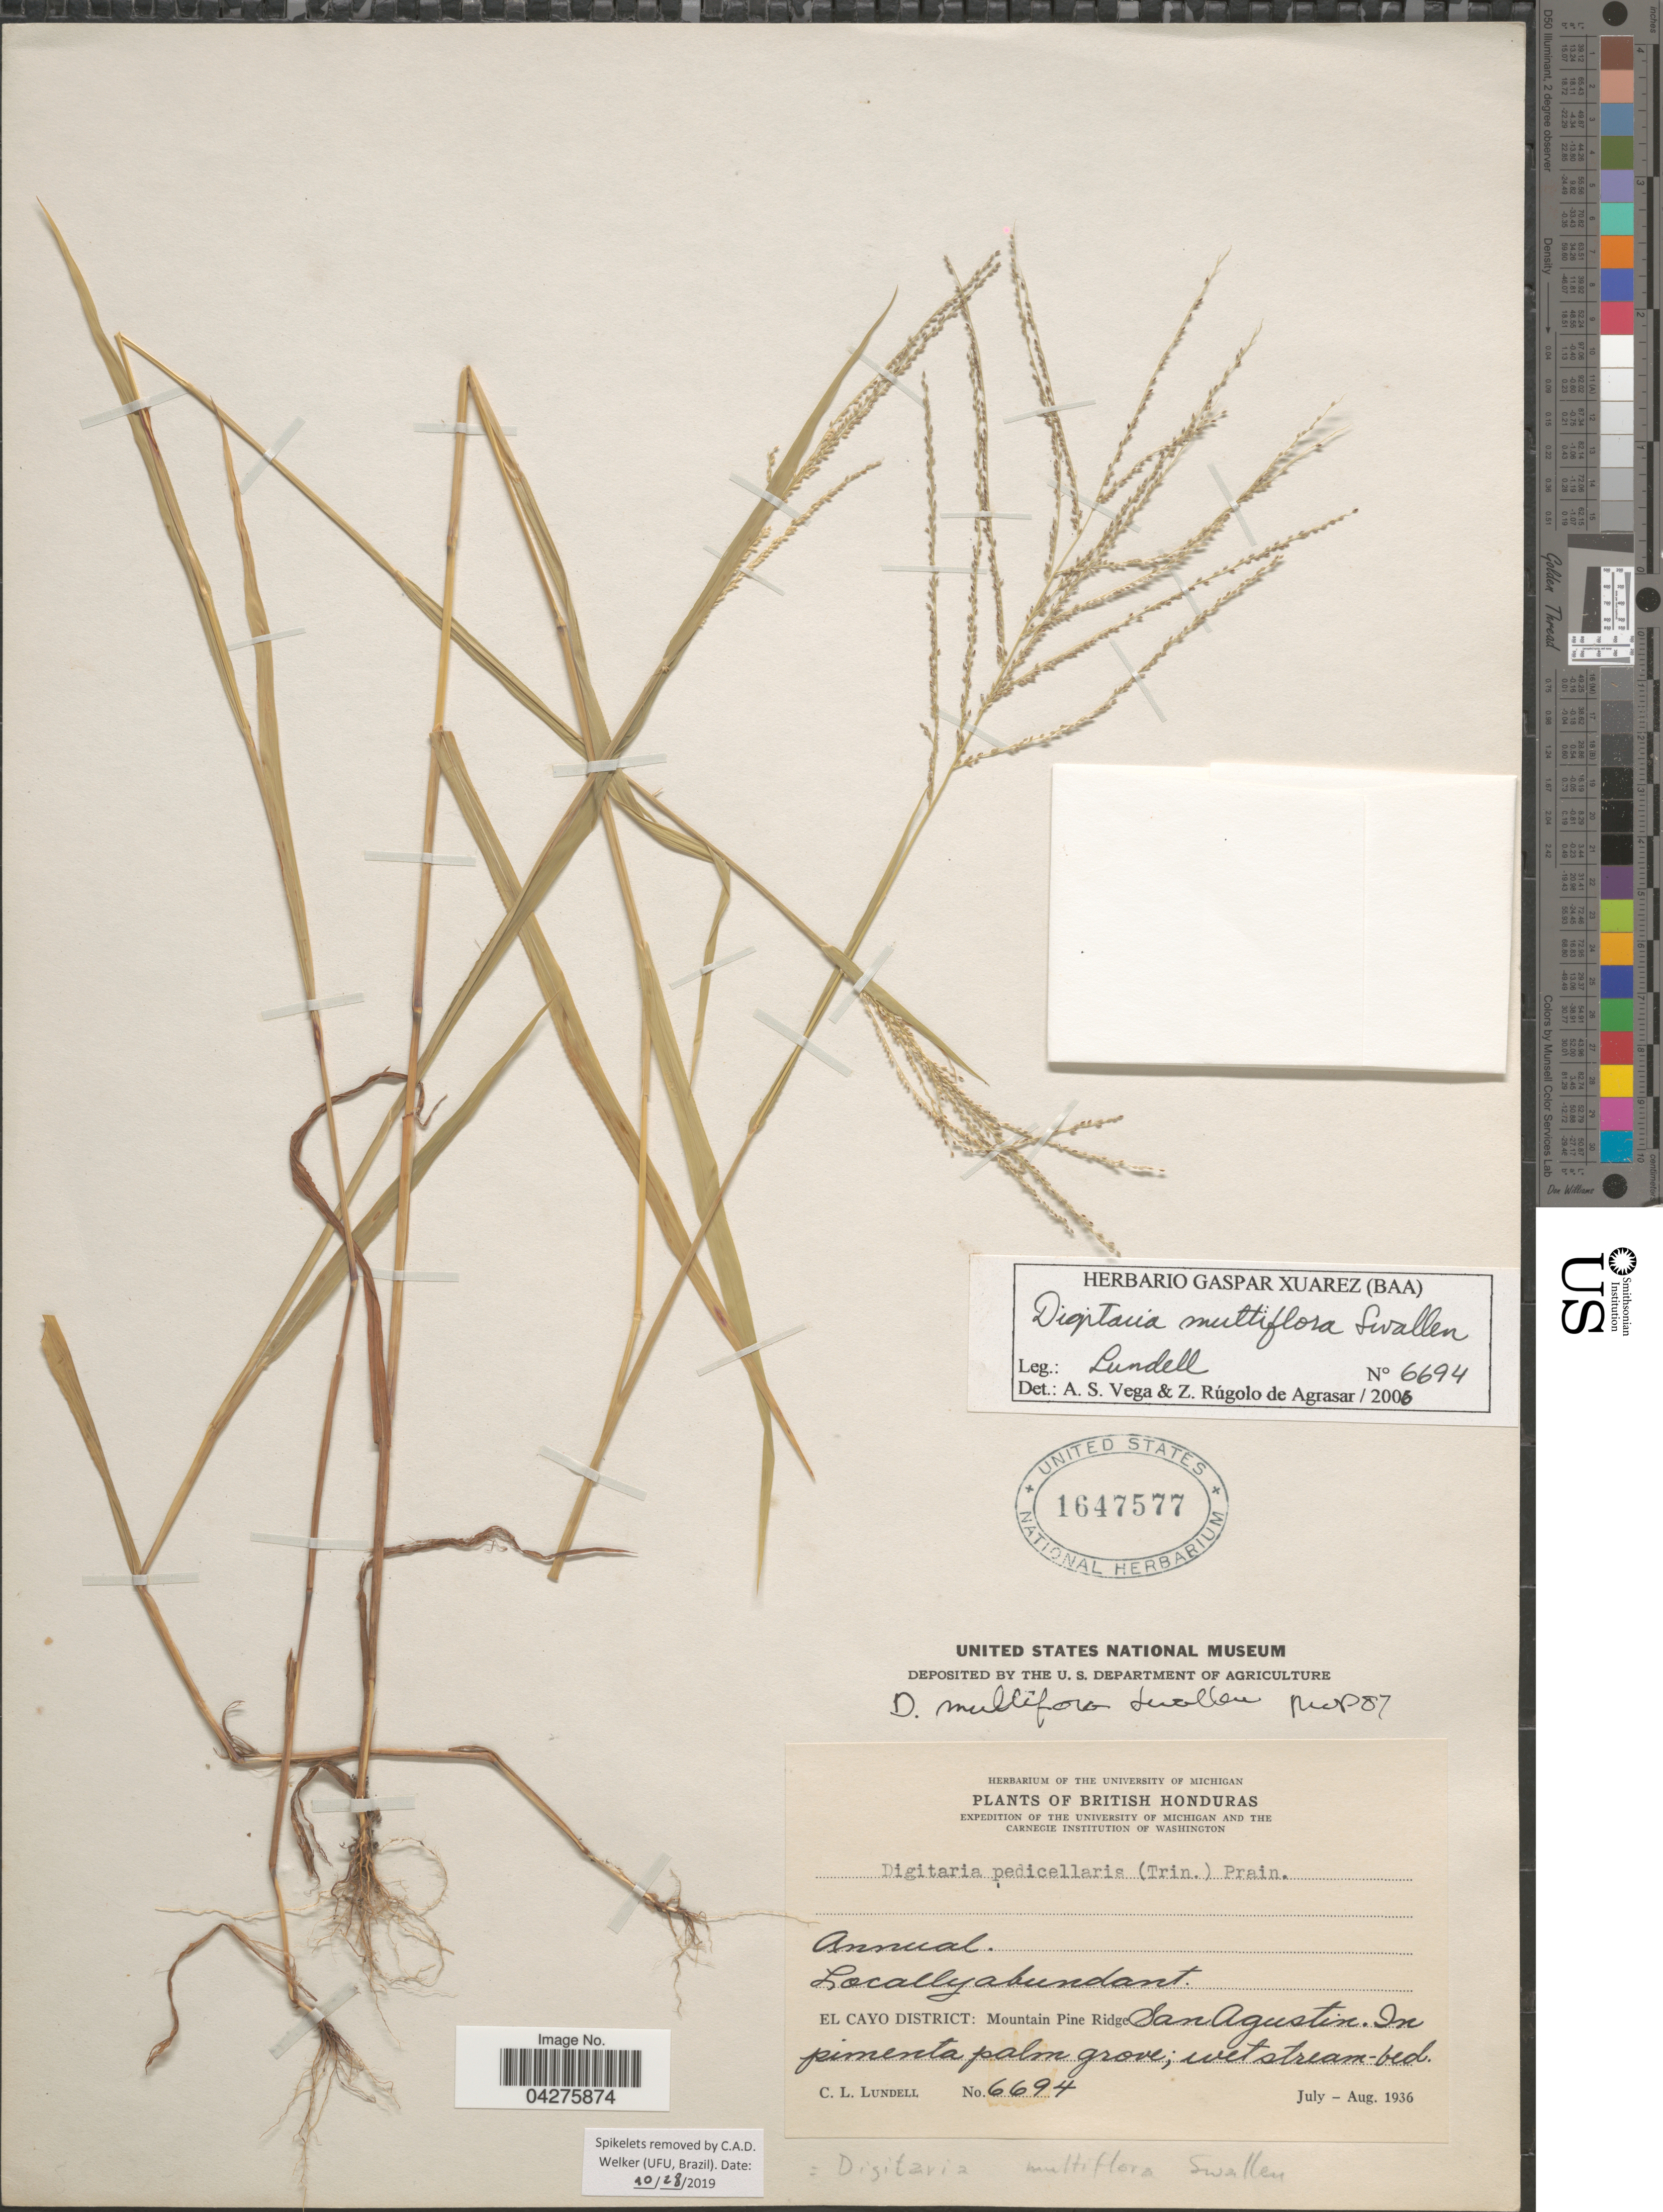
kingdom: Plantae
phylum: Tracheophyta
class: Liliopsida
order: Poales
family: Poaceae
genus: Digitaria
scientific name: Digitaria multiflora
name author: Swallen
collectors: C. L. Lundell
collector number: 6694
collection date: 1936-07/1936-08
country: Belize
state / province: Cayo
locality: British Honduras. Expedition of the University of Michigan and the Carnegie Institution of Washington. El Cayo District: Mountain Pine Ridge. San Agustin.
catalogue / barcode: US 1647577